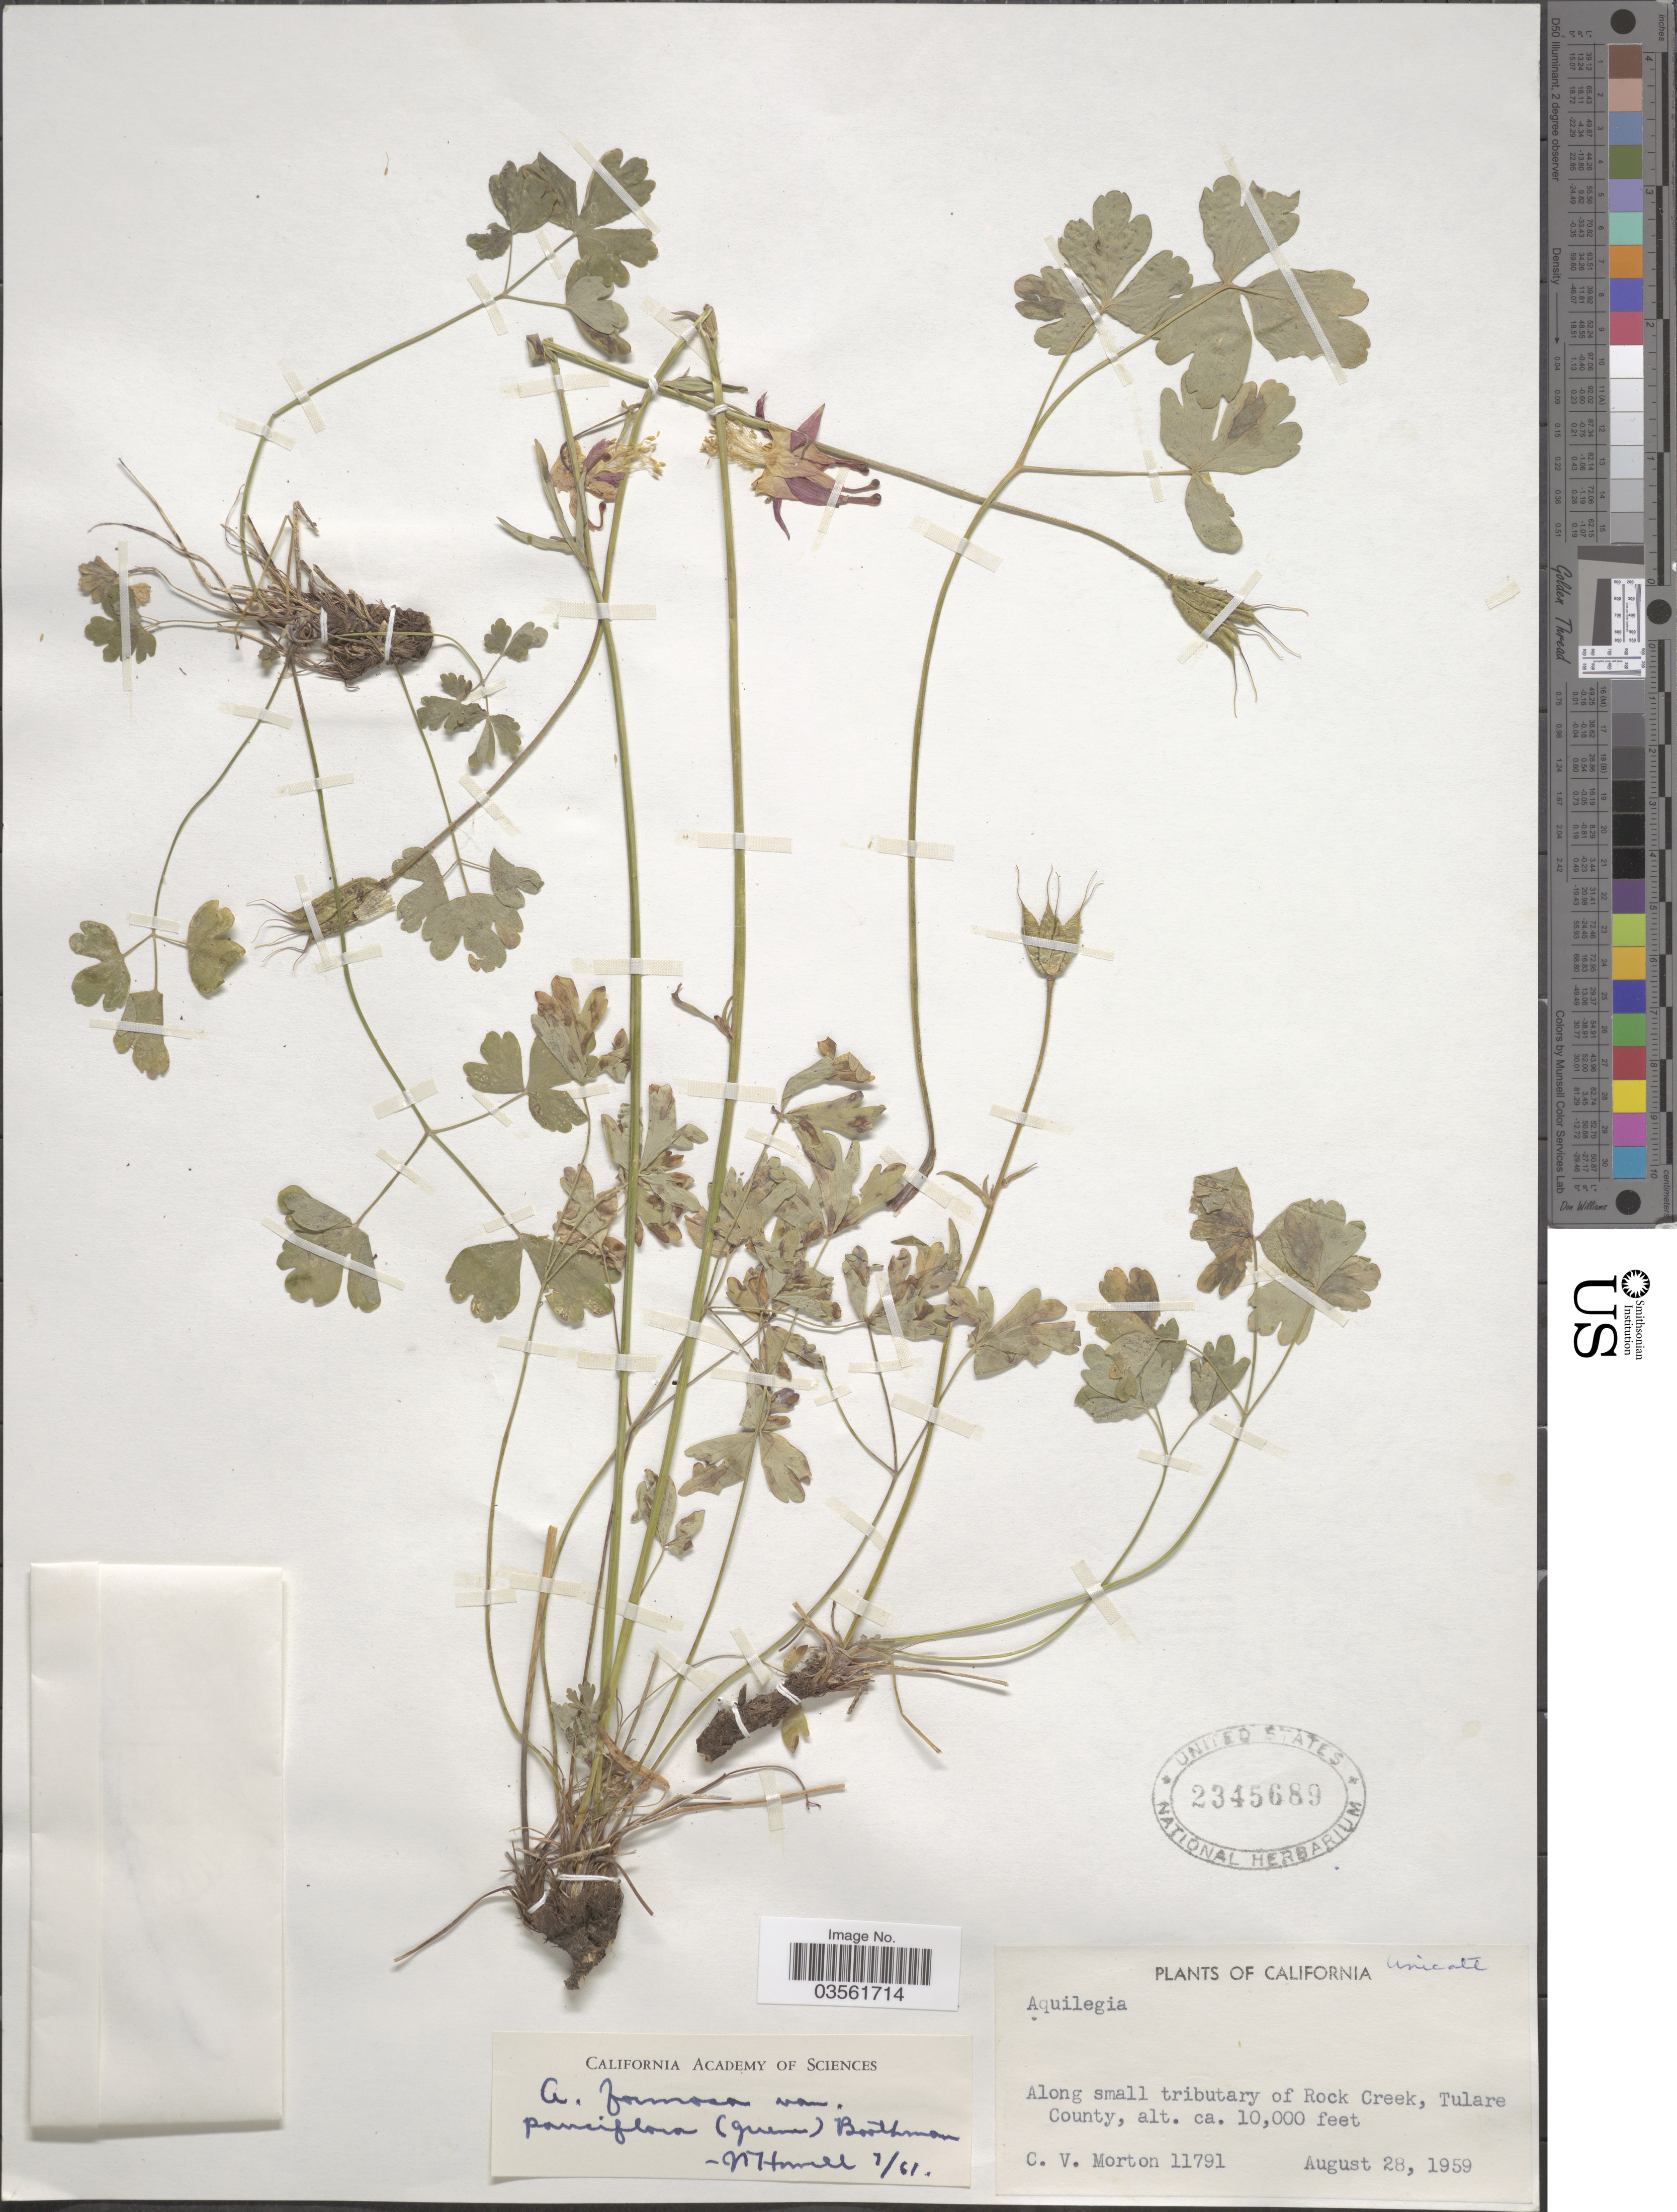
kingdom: Plantae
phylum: Tracheophyta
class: Magnoliopsida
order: Ranunculales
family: Ranunculaceae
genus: Aquilegia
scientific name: Aquilegia formosa var. pauciflora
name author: Munz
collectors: C. V. Morton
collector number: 11791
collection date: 1959-08-28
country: United States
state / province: California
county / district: Tulare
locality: Along small tributary of Rock Creek, Tulare County.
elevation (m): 3048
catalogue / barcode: US 2345689